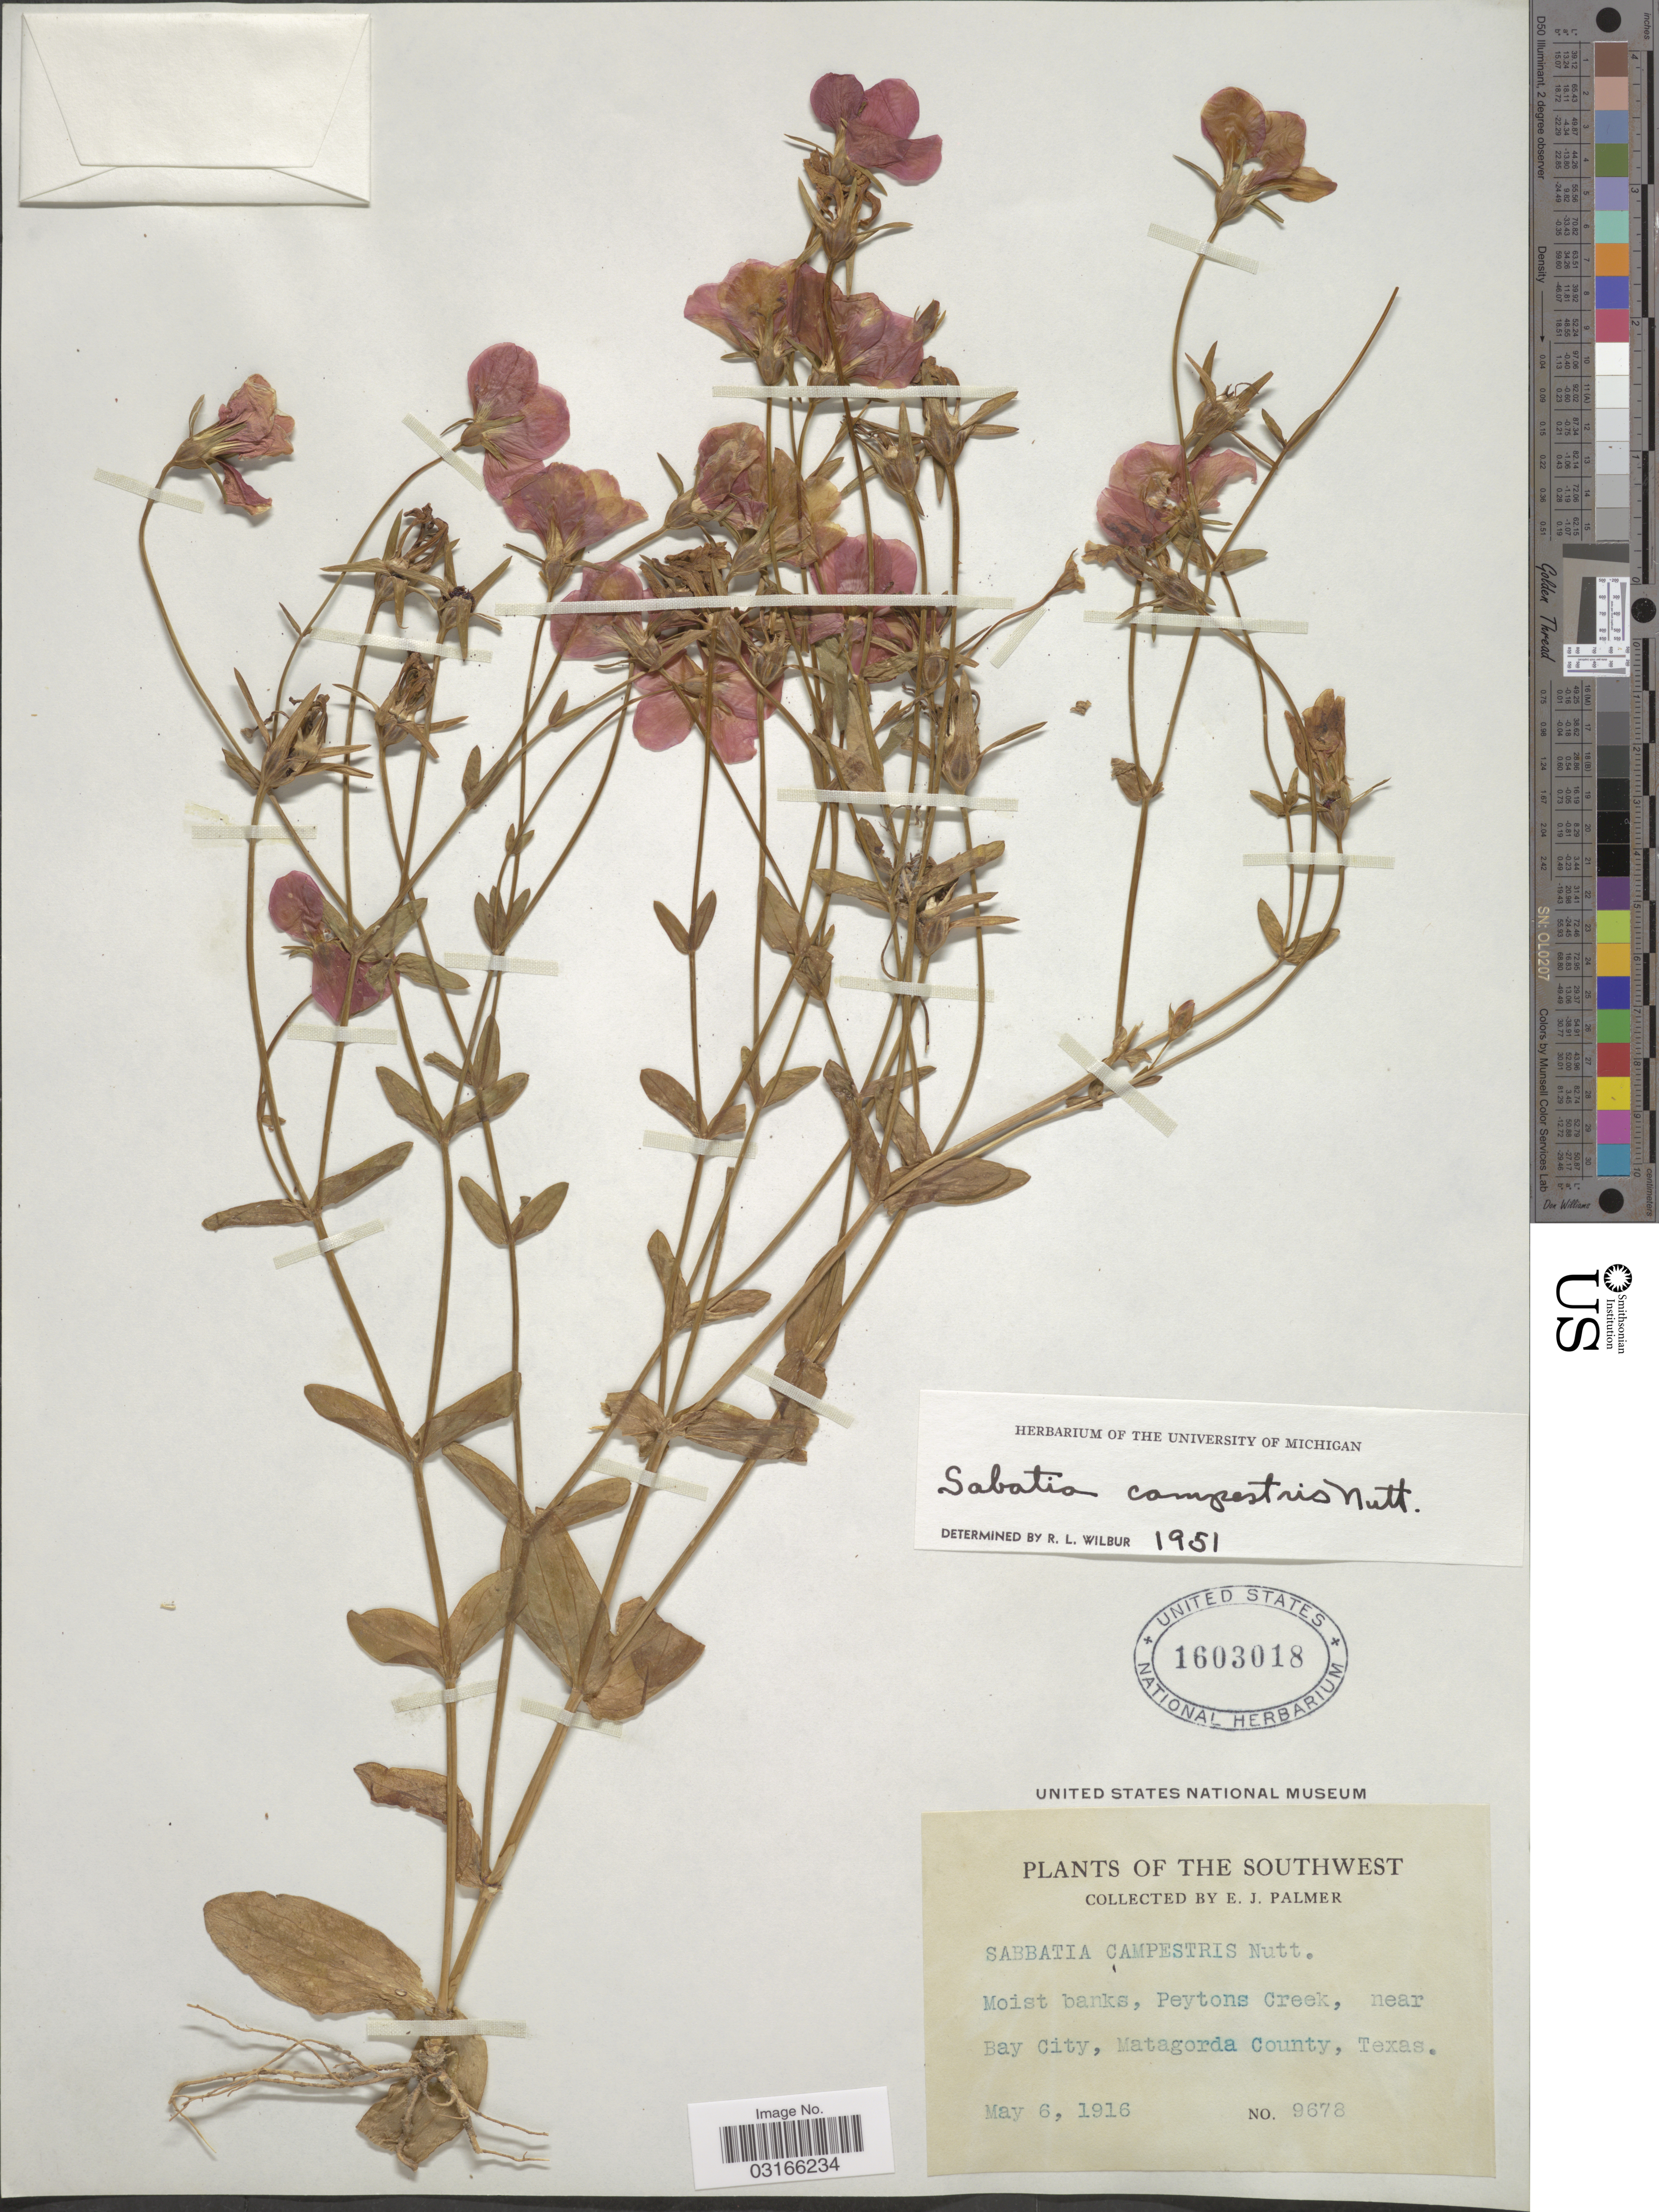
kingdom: Plantae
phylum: Tracheophyta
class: Magnoliopsida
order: Gentianales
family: Gentianaceae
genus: Sabatia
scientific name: Sabatia campestris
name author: Nutt.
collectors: E. J. Palmer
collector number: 9678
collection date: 1916-05-06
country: United States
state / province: Texas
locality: The Southwest, Moist banks, Peytons Creek, near Bay City, Matagorda County.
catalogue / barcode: US 1603018